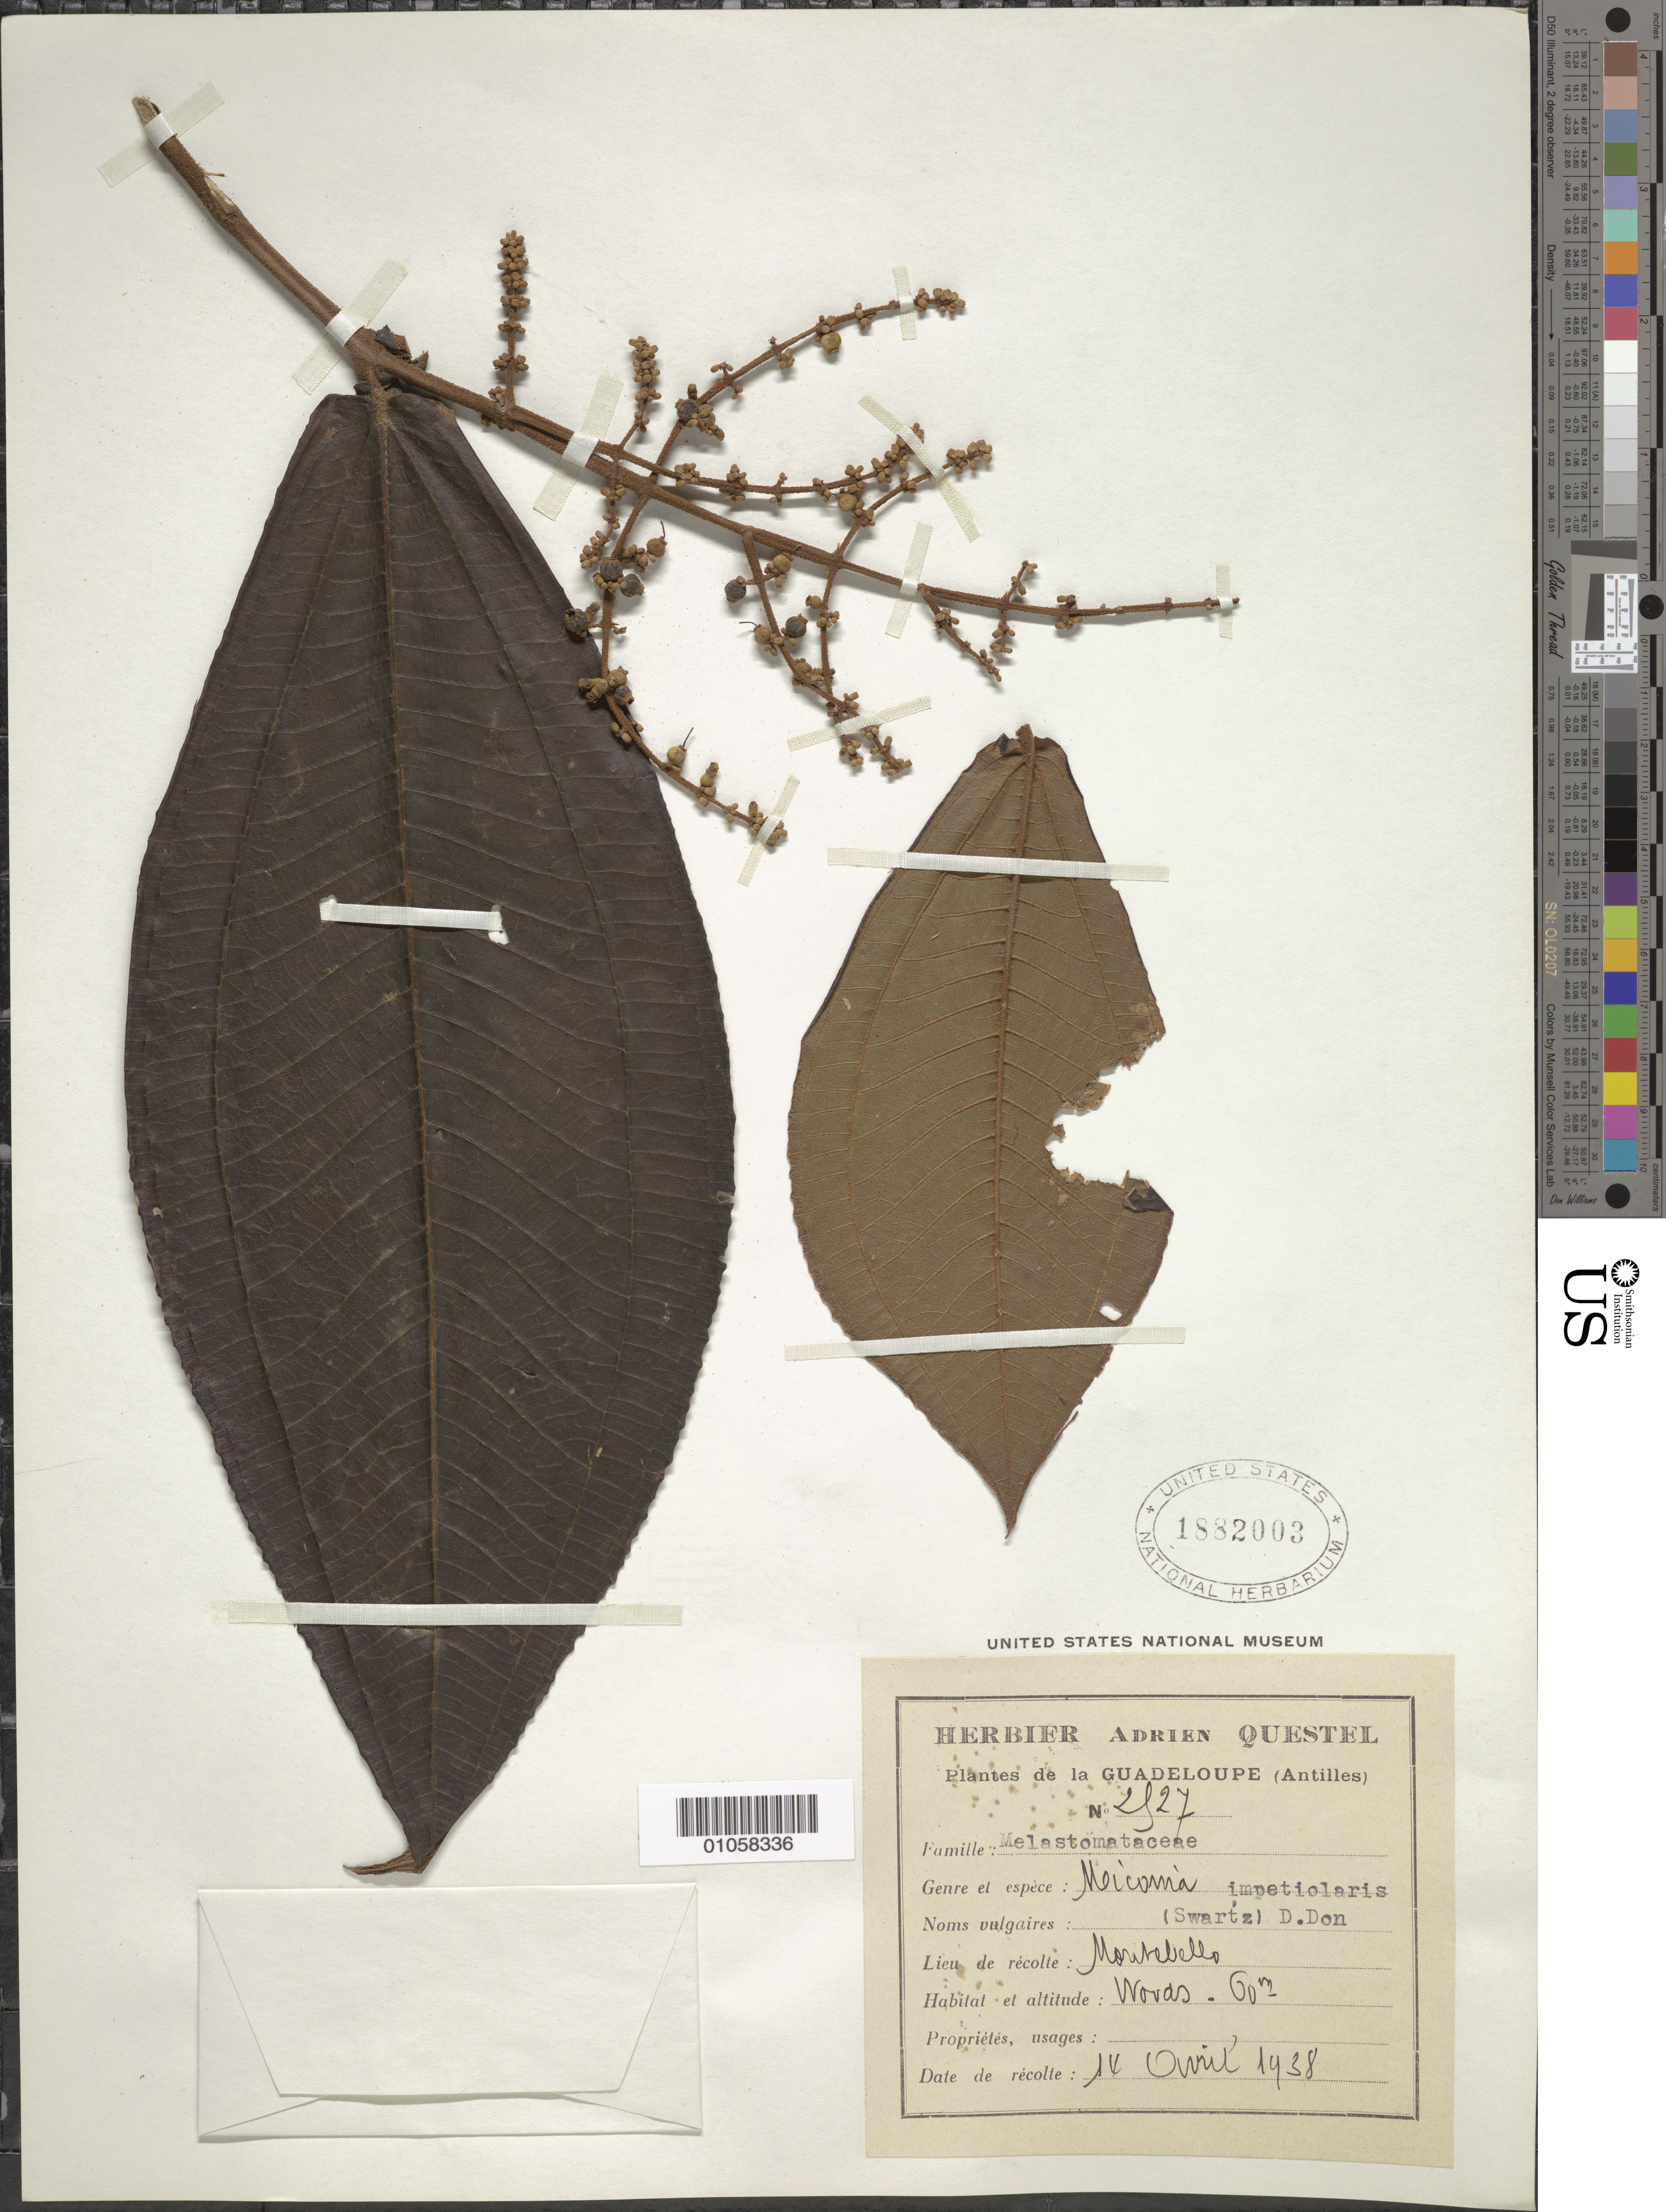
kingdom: Plantae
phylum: Tracheophyta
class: Magnoliopsida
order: Myrtales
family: Melastomataceae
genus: Miconia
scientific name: Miconia impetiolaris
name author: (Sw.) D. Don ex DC.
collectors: A. Questel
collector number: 2527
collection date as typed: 14 Apr 1938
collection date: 1938-04-14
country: Guadeloupe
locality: Montebello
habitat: Woods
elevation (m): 60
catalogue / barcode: US 1882003